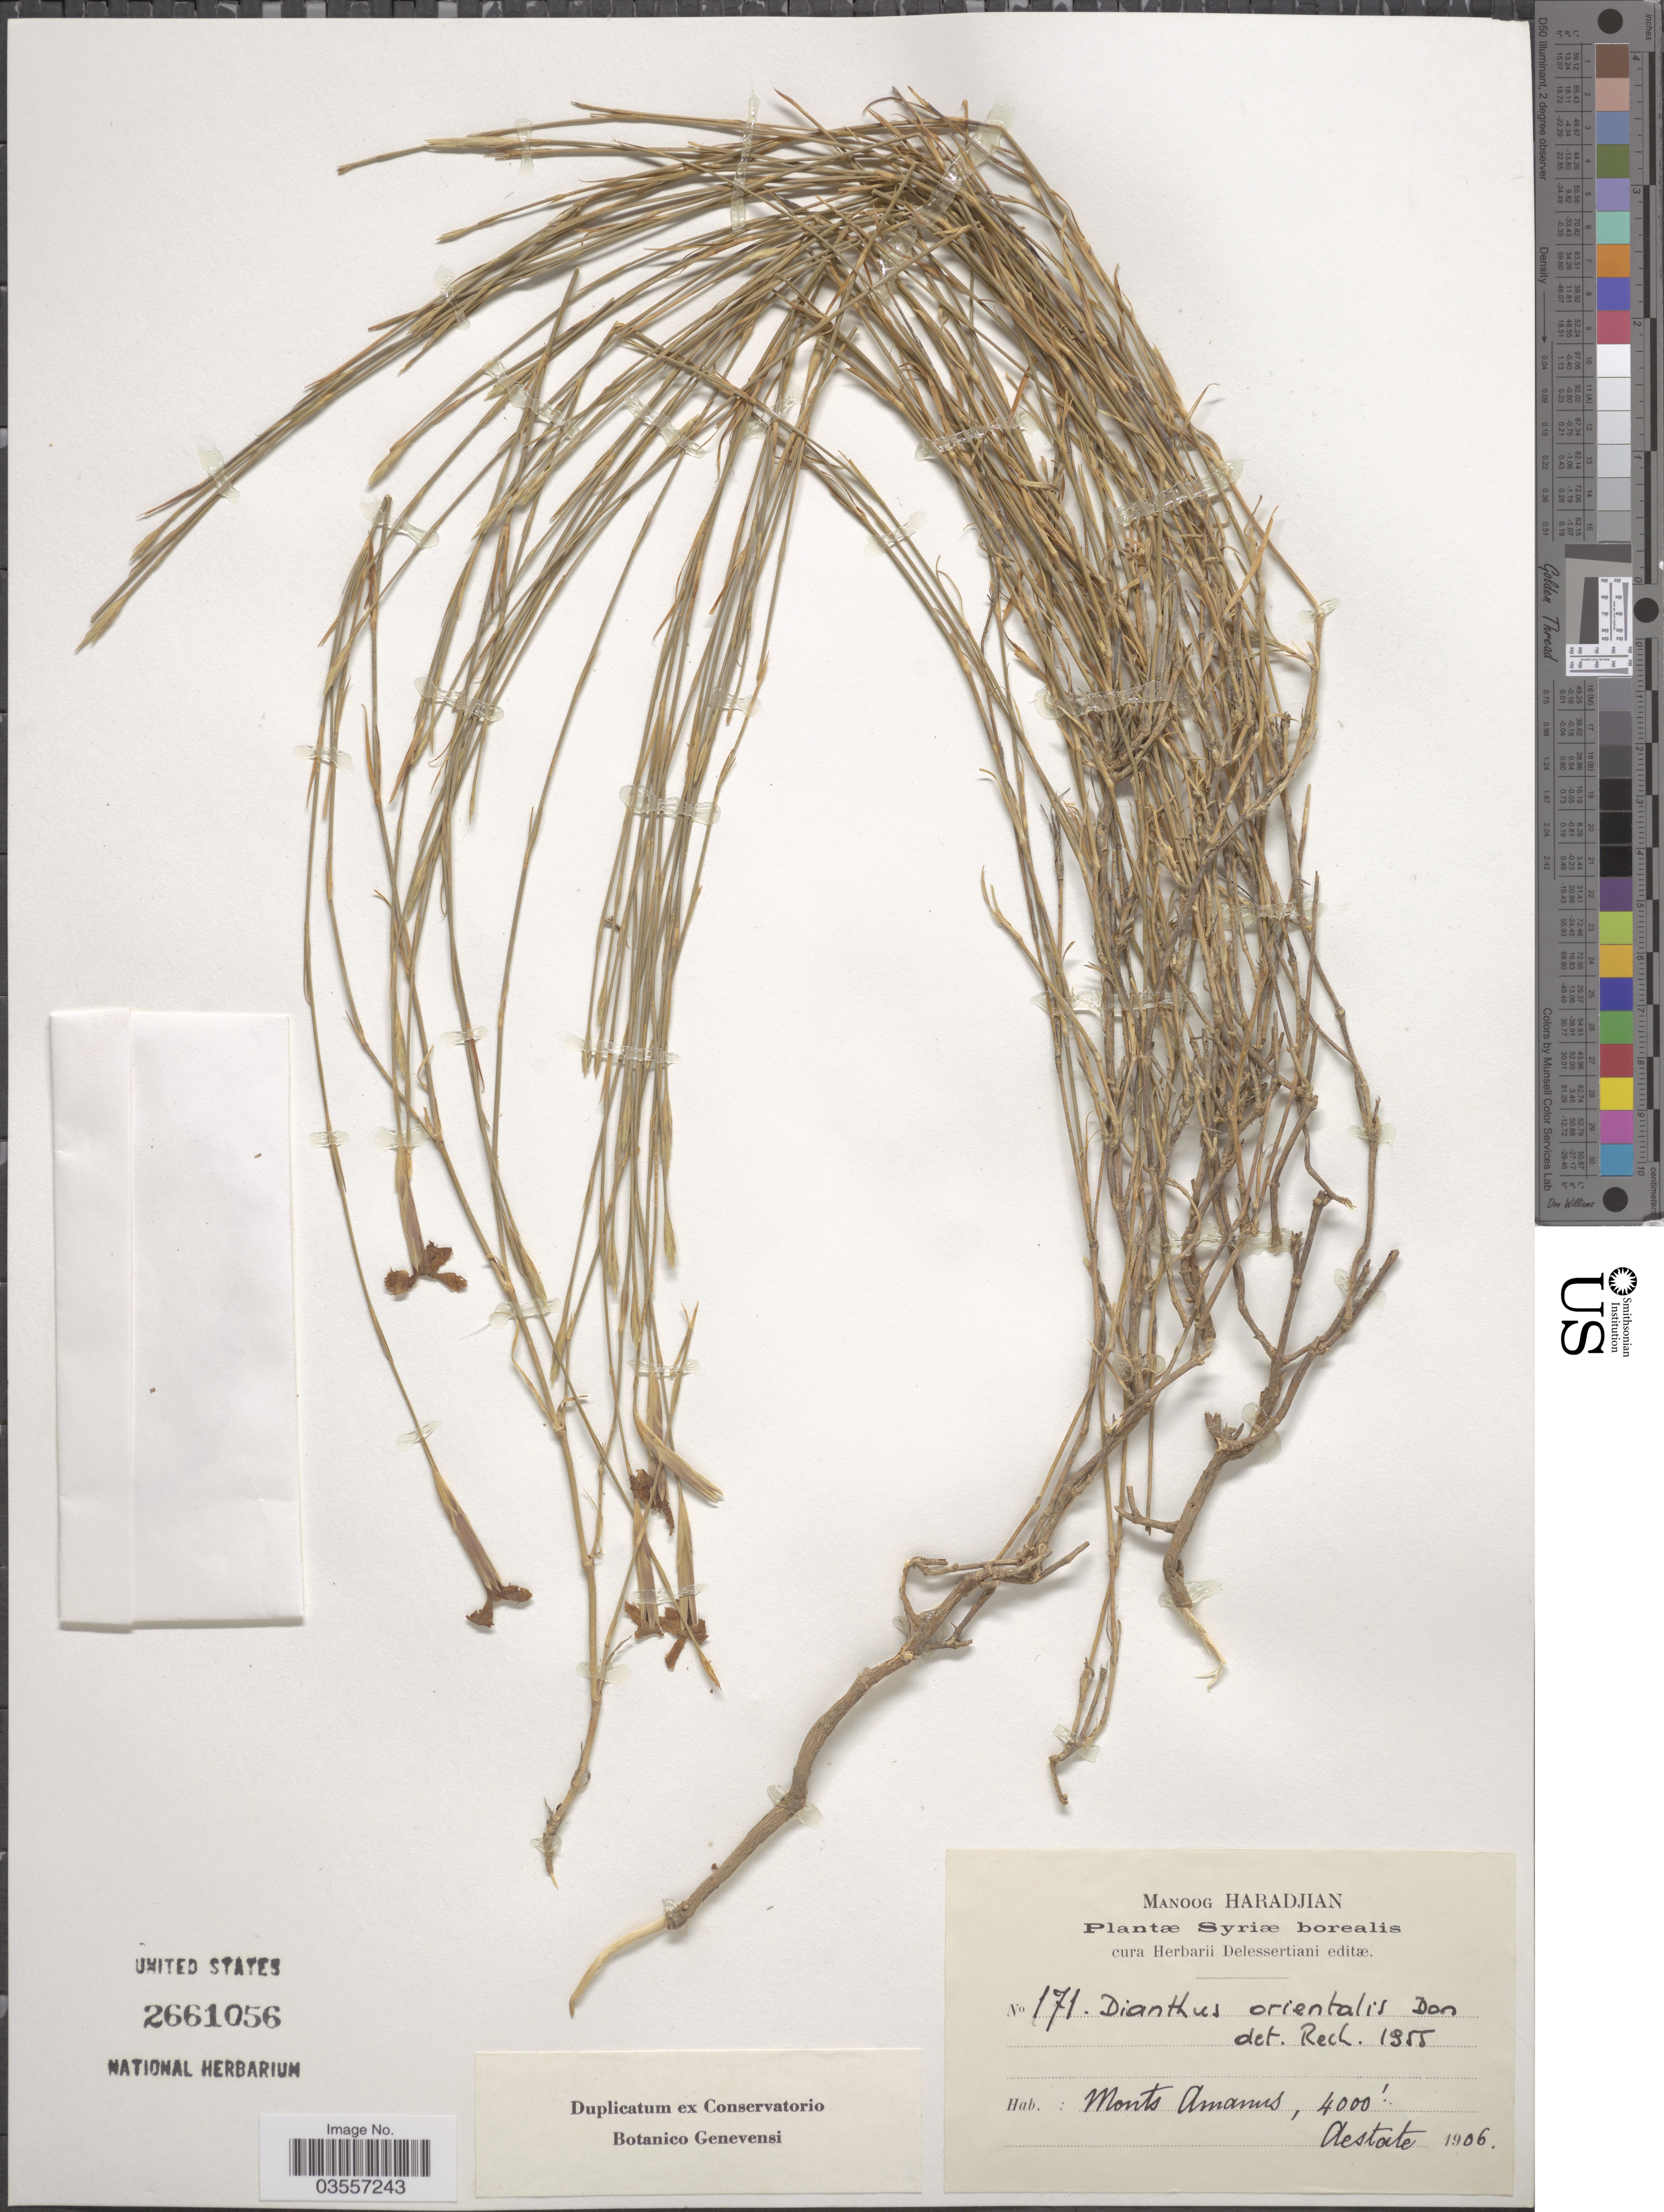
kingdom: Plantae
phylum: Tracheophyta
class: Magnoliopsida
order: Caryophyllales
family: Caryophyllaceae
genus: Dianthus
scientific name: Dianthus orientalis subsp. orientalis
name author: Adams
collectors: M. Haradjian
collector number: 171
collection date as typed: Aestate 1906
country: Turkey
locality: Syriæ borealis. Monts Amanus.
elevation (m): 1219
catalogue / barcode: US 2661056